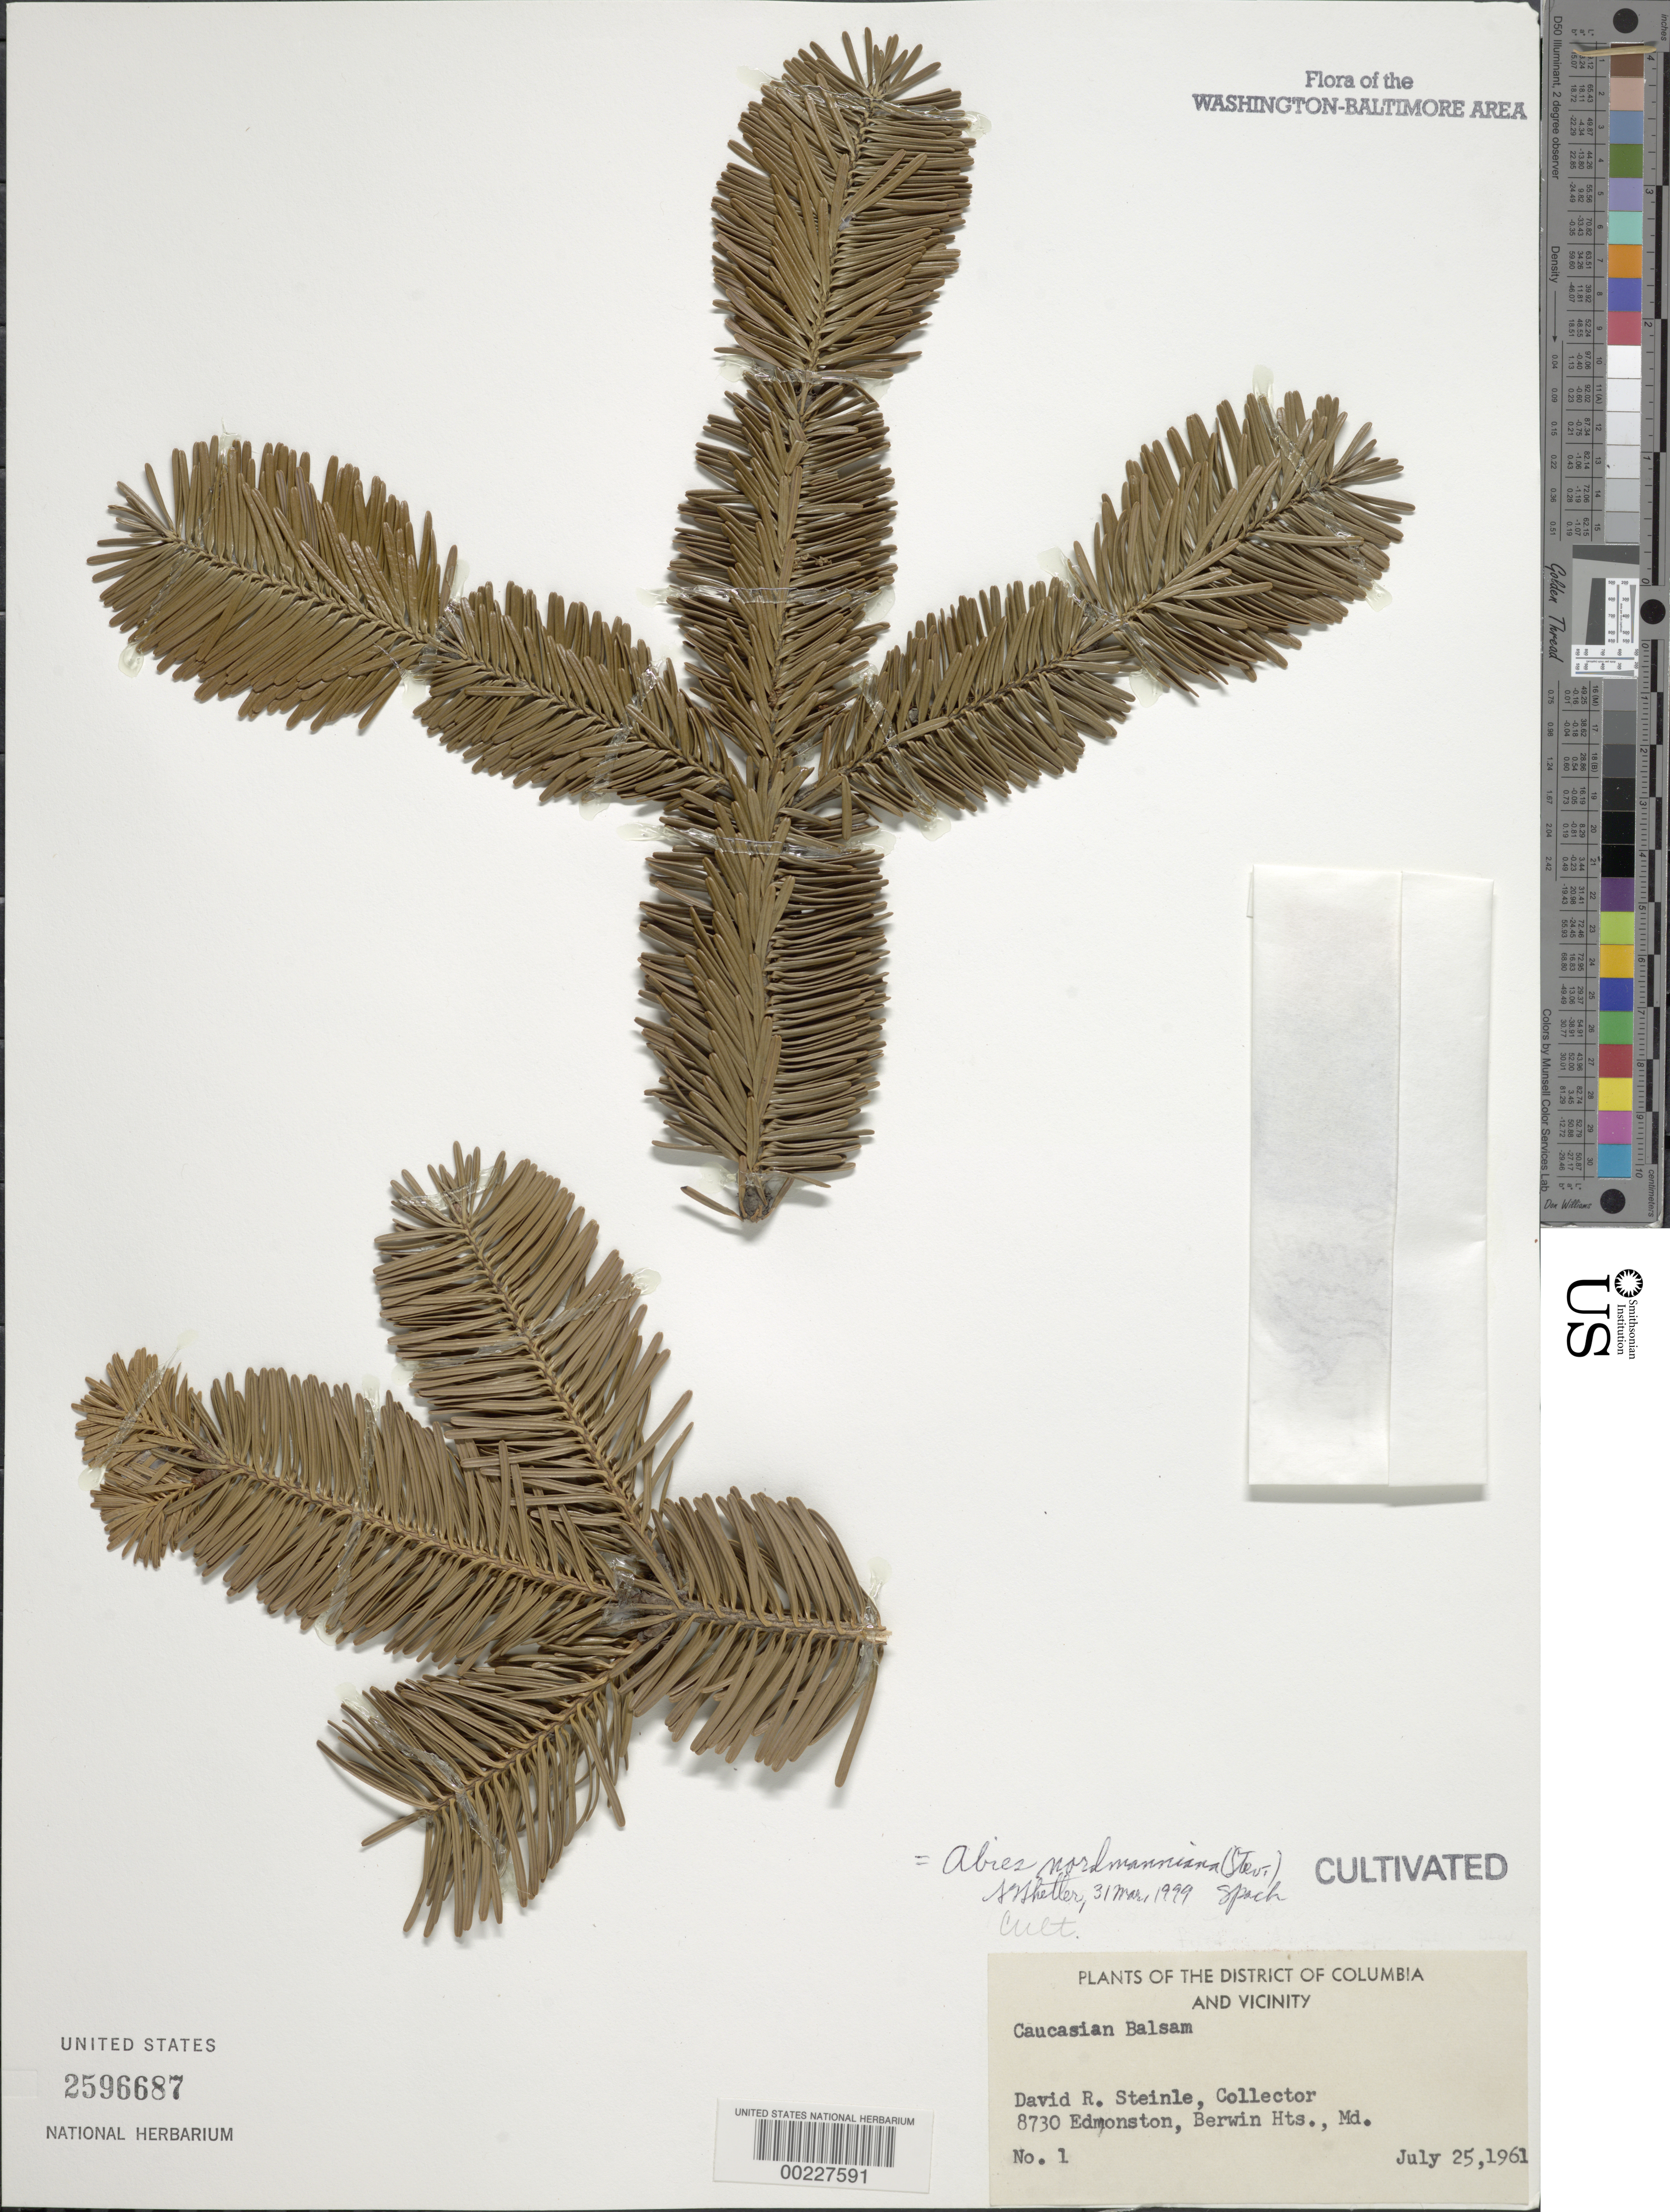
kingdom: Plantae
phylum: Tracheophyta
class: Pinopsida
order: Pinales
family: Pinaceae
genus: Abies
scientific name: Abies nordmanniana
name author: (Steven) Spach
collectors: D. Steinle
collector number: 1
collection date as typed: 25 Jul 1961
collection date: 1961-07-25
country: United States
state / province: Maryland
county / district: Prince George's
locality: Berwin Hts., 8730 Edmonston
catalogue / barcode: US 2596687